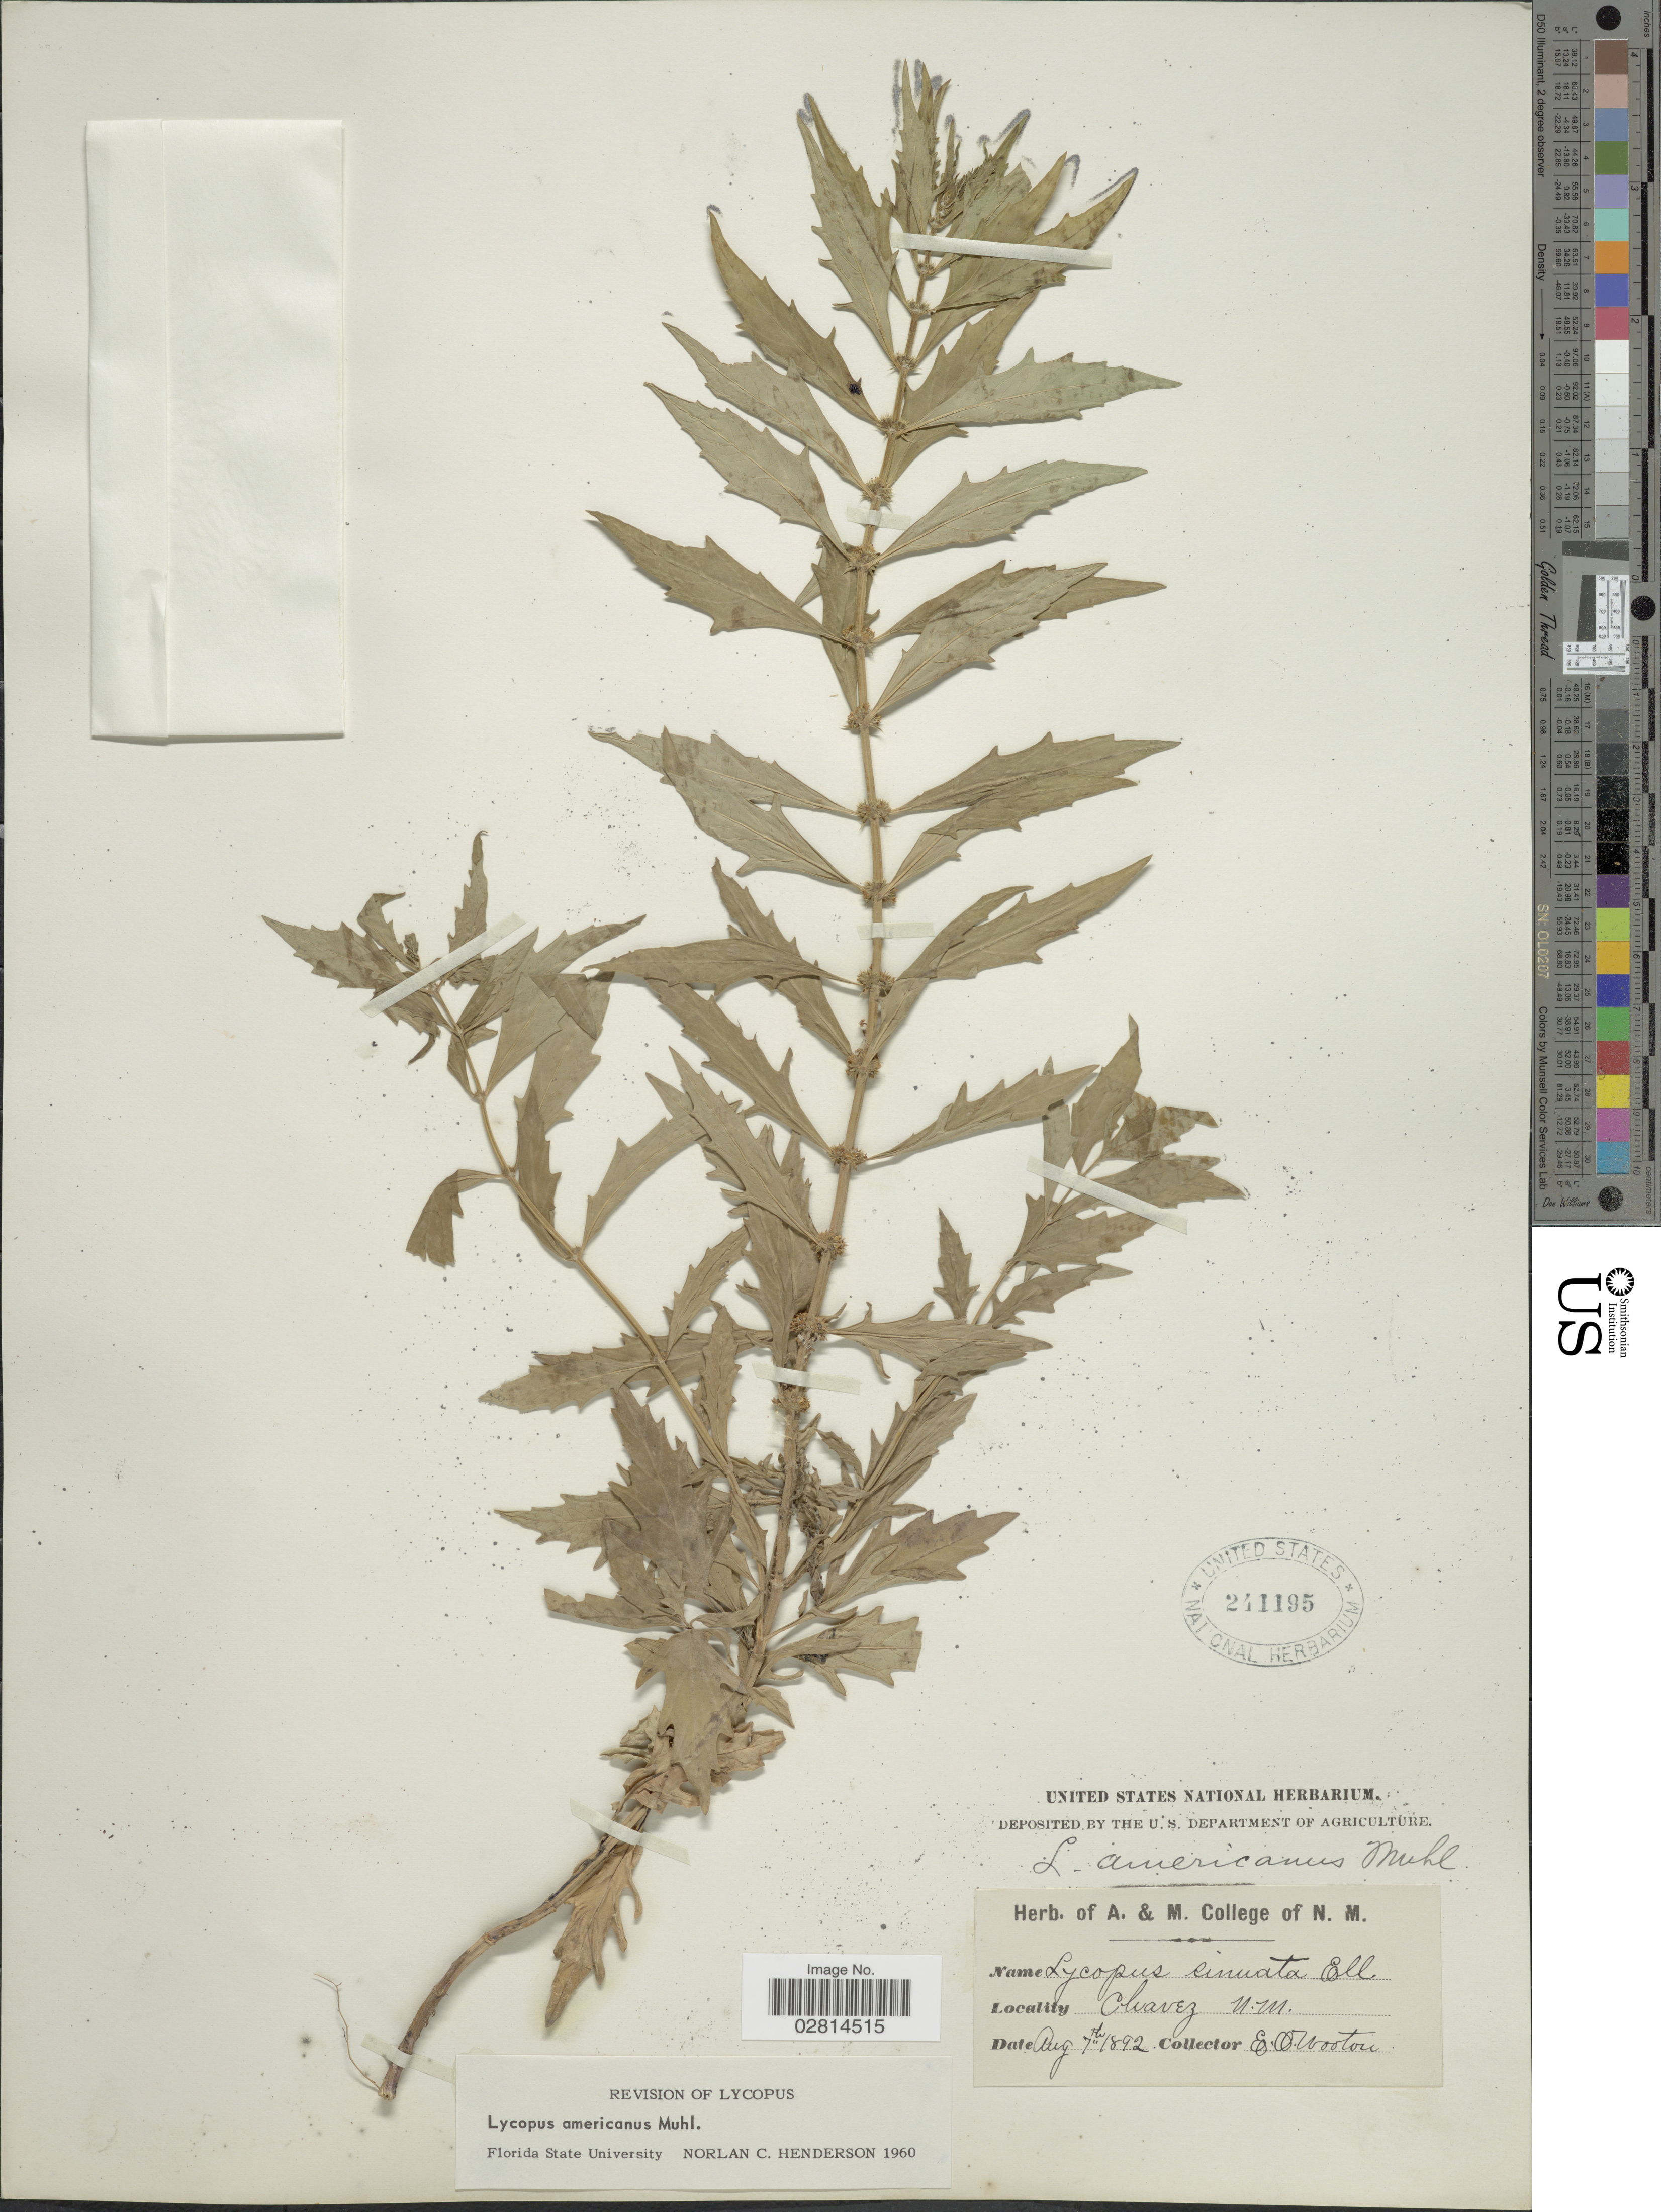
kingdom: Plantae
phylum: Tracheophyta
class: Magnoliopsida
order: Lamiales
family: Lamiaceae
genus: Lycopus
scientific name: Lycopus americanus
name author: Muhl. ex W.P.C. Barton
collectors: E. O. Wooton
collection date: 1892-08-07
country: United States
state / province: New Mexico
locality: Chavez.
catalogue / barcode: US 241195